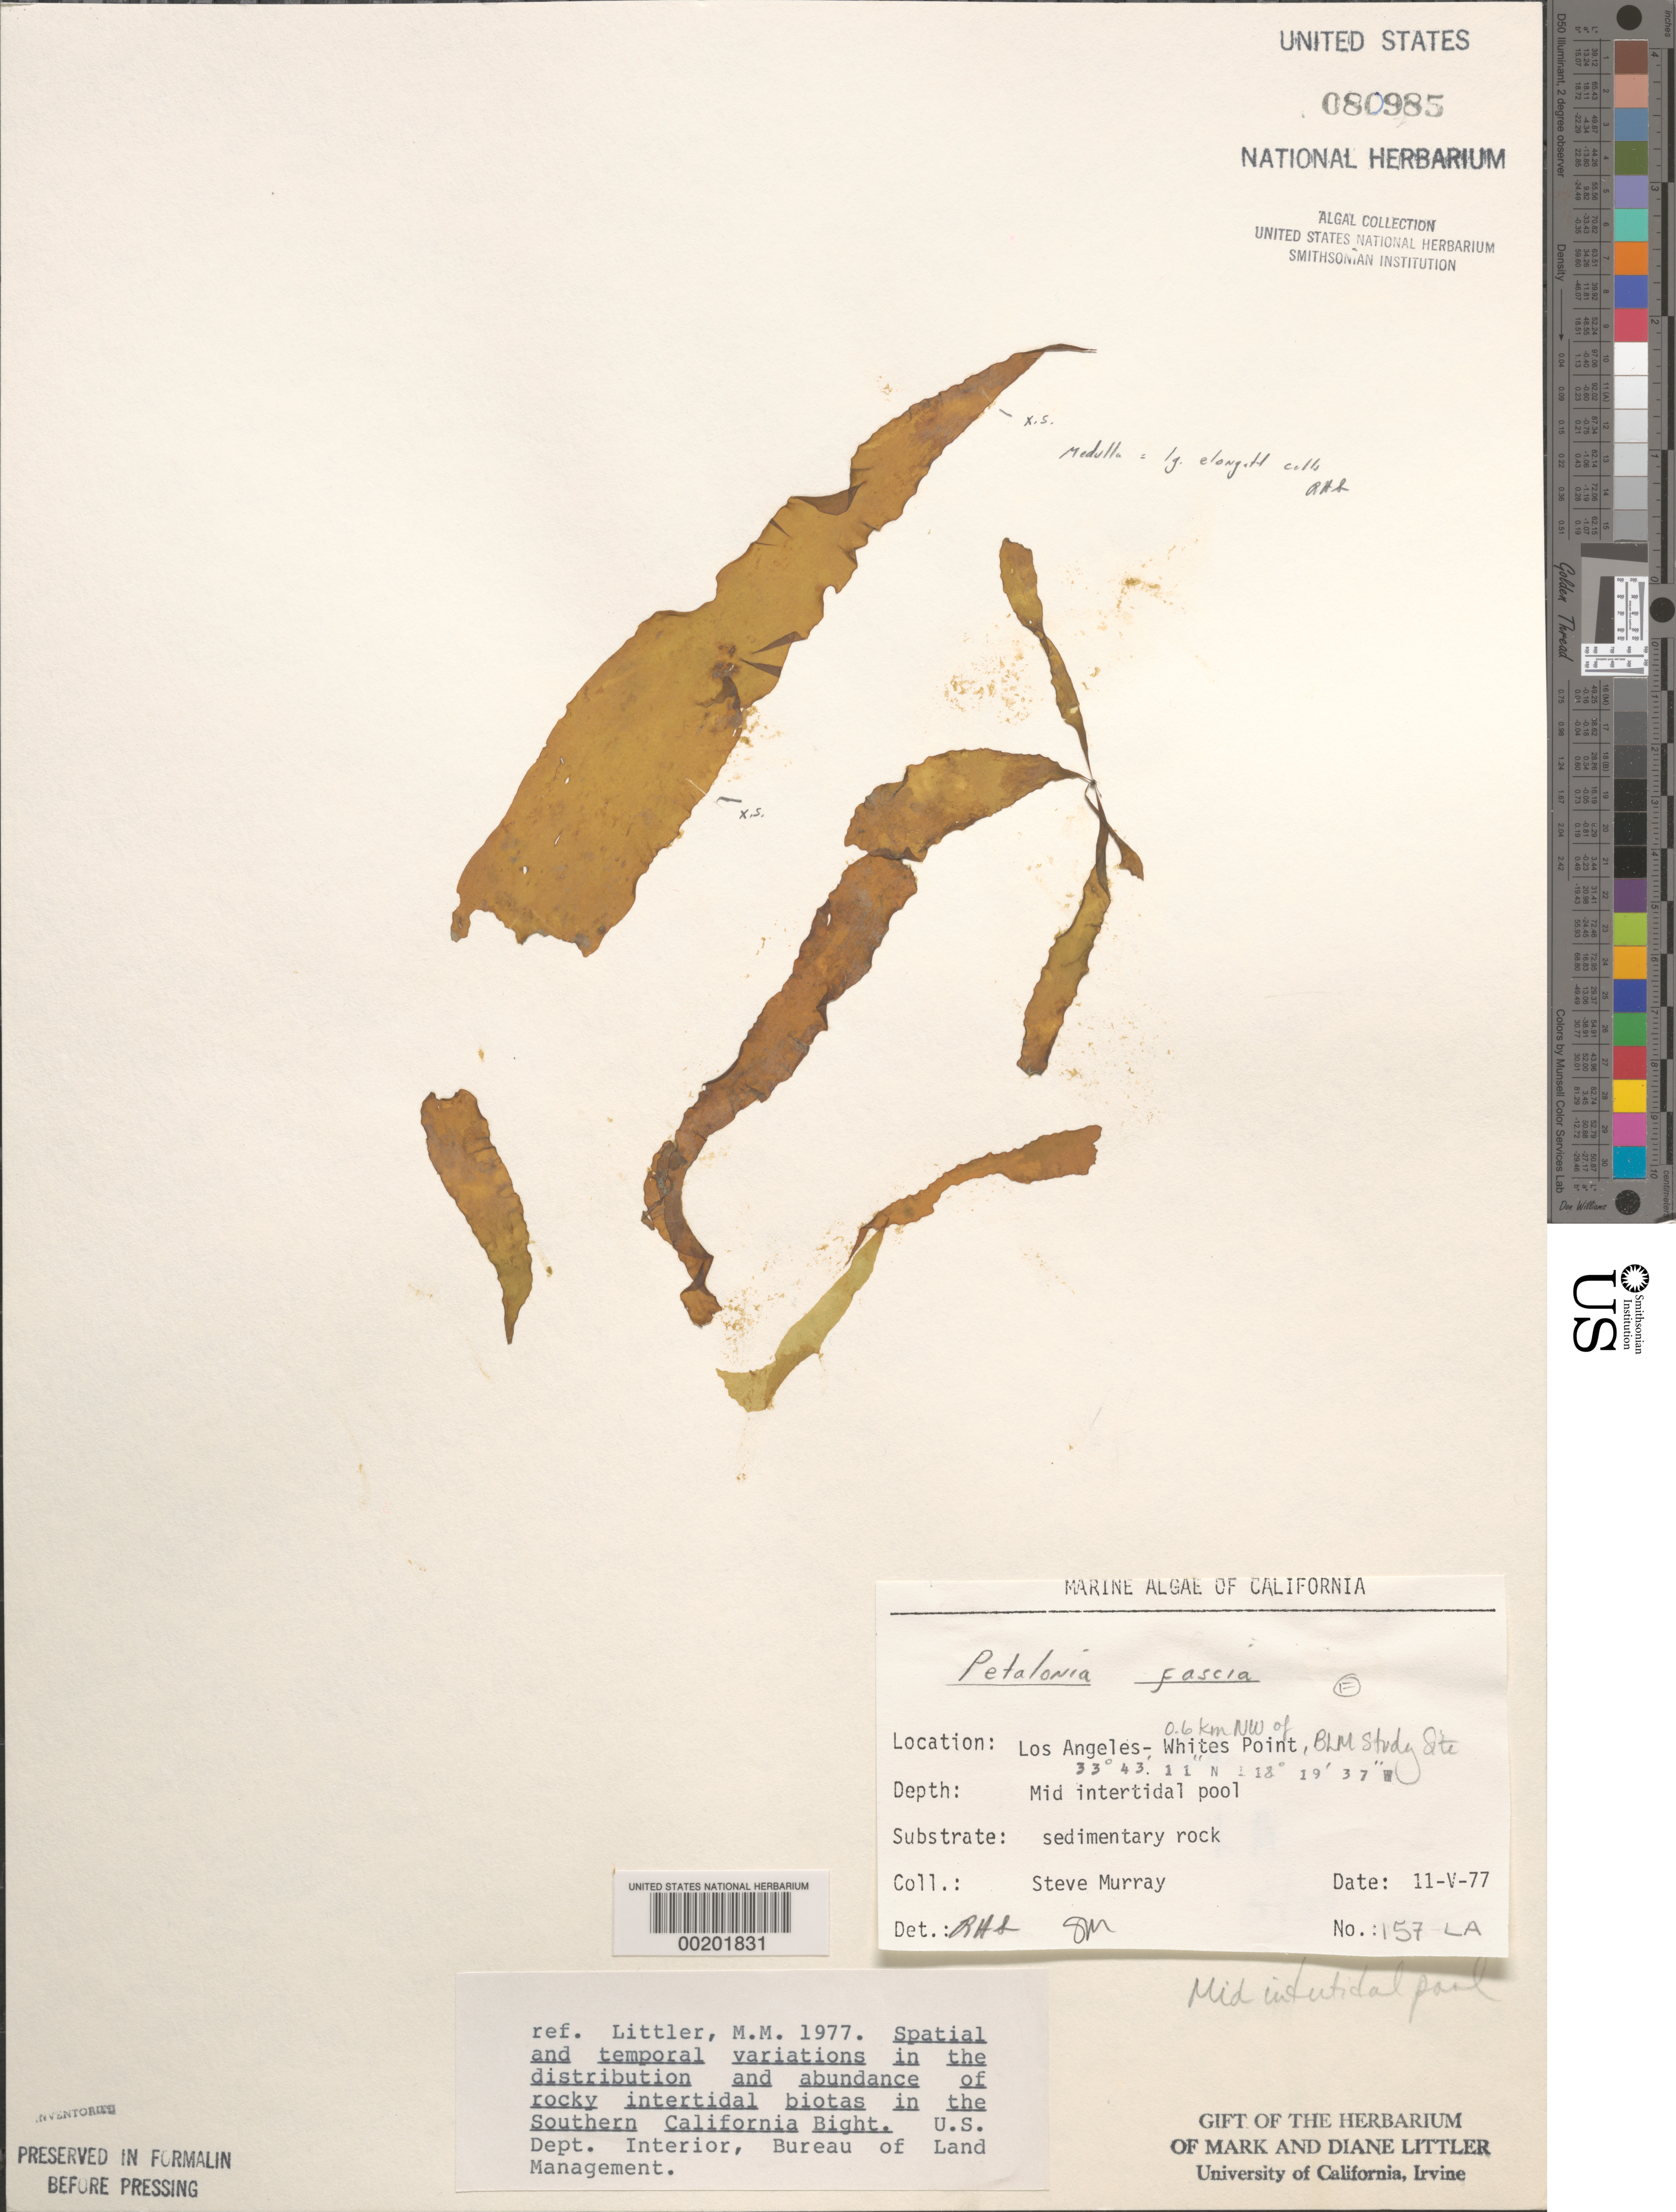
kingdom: Chromista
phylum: Ochrophyta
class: Phaeophyceae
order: Scytosiphonales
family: Scytosiphonaceae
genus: Petalonia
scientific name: Petalonia fascia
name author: (O.F. Müller) Kuntze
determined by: Sims, Robert H.; Murray, S. N.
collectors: S. N. Murray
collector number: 157-LA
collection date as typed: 11 May 1977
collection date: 1977-05-11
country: United States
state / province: California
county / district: Los Angeles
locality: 0.6 km northwest of Whites Point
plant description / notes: BLM-SOCALBIGHT Rocky Intertidal Survey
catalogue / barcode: US 80985